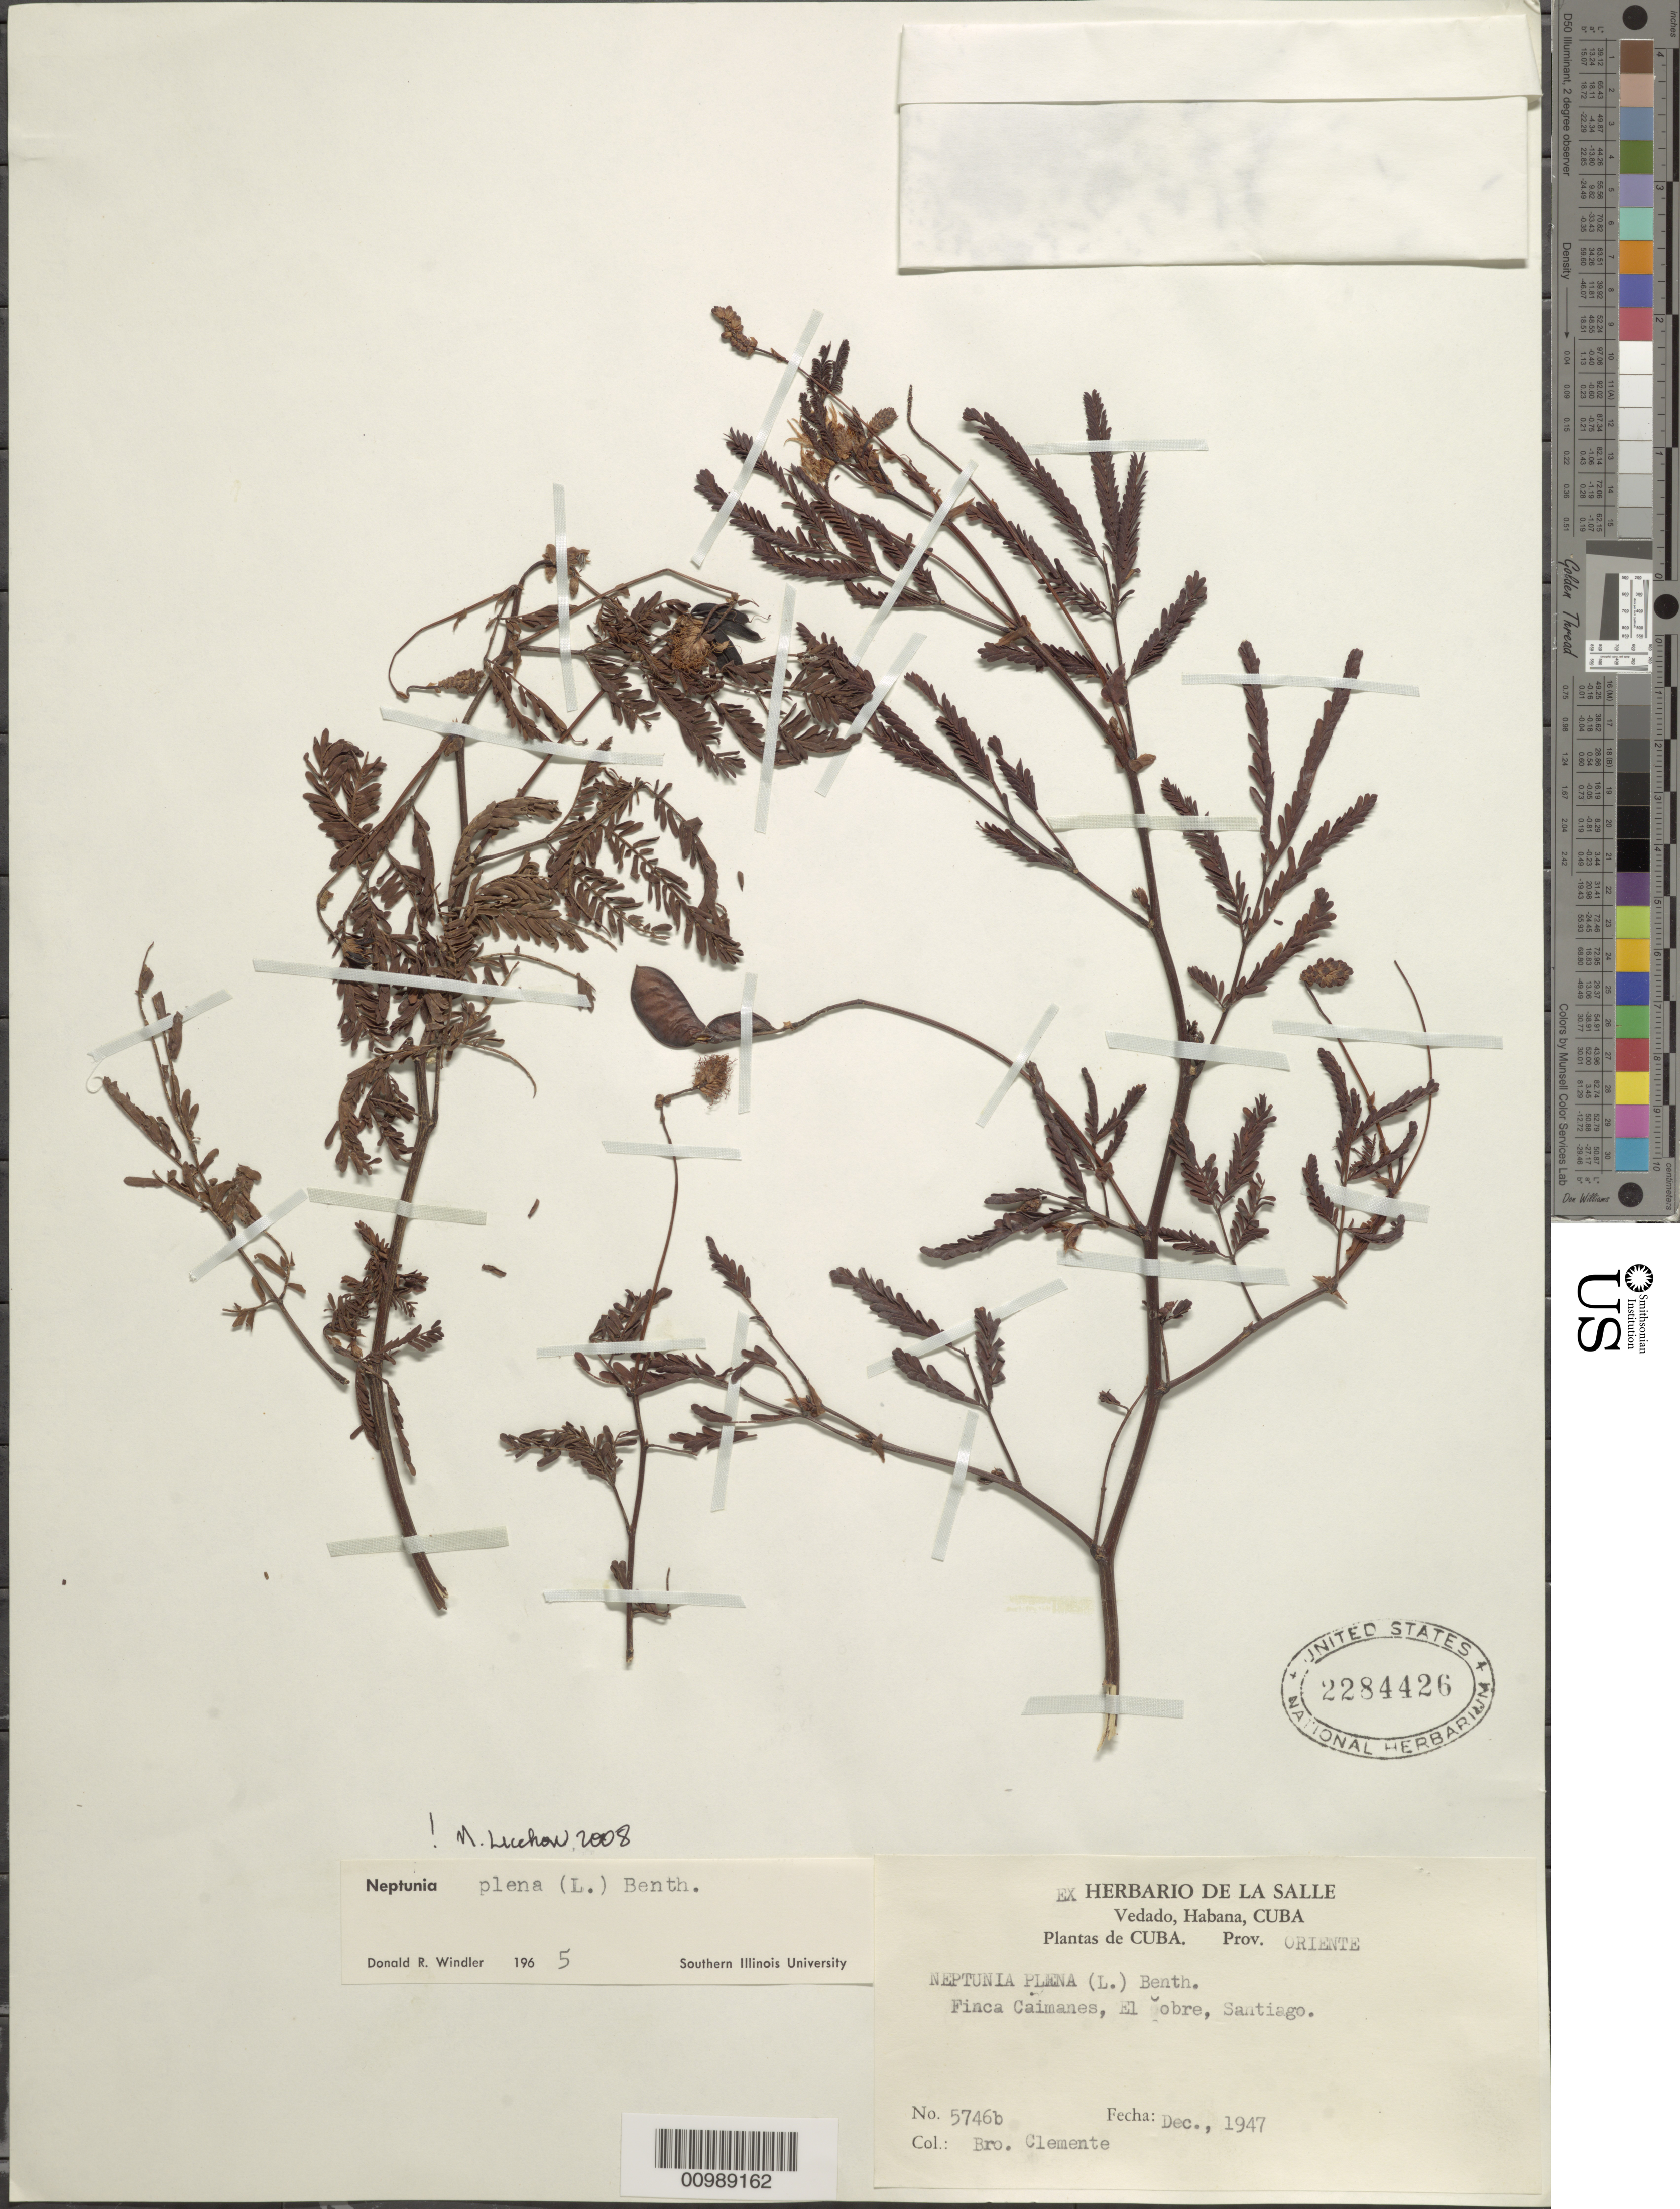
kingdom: Plantae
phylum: Tracheophyta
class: Magnoliopsida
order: Fabales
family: Fabaceae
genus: Neptunia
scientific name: Neptunia plena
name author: (L.) Benth.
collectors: Bro. Clemente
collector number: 5746b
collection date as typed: Dec 1947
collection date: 1947-12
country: Cuba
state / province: Santiago de Cuba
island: Cuba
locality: Finca Caimanes, El obre, Santiago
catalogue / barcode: US 2284426